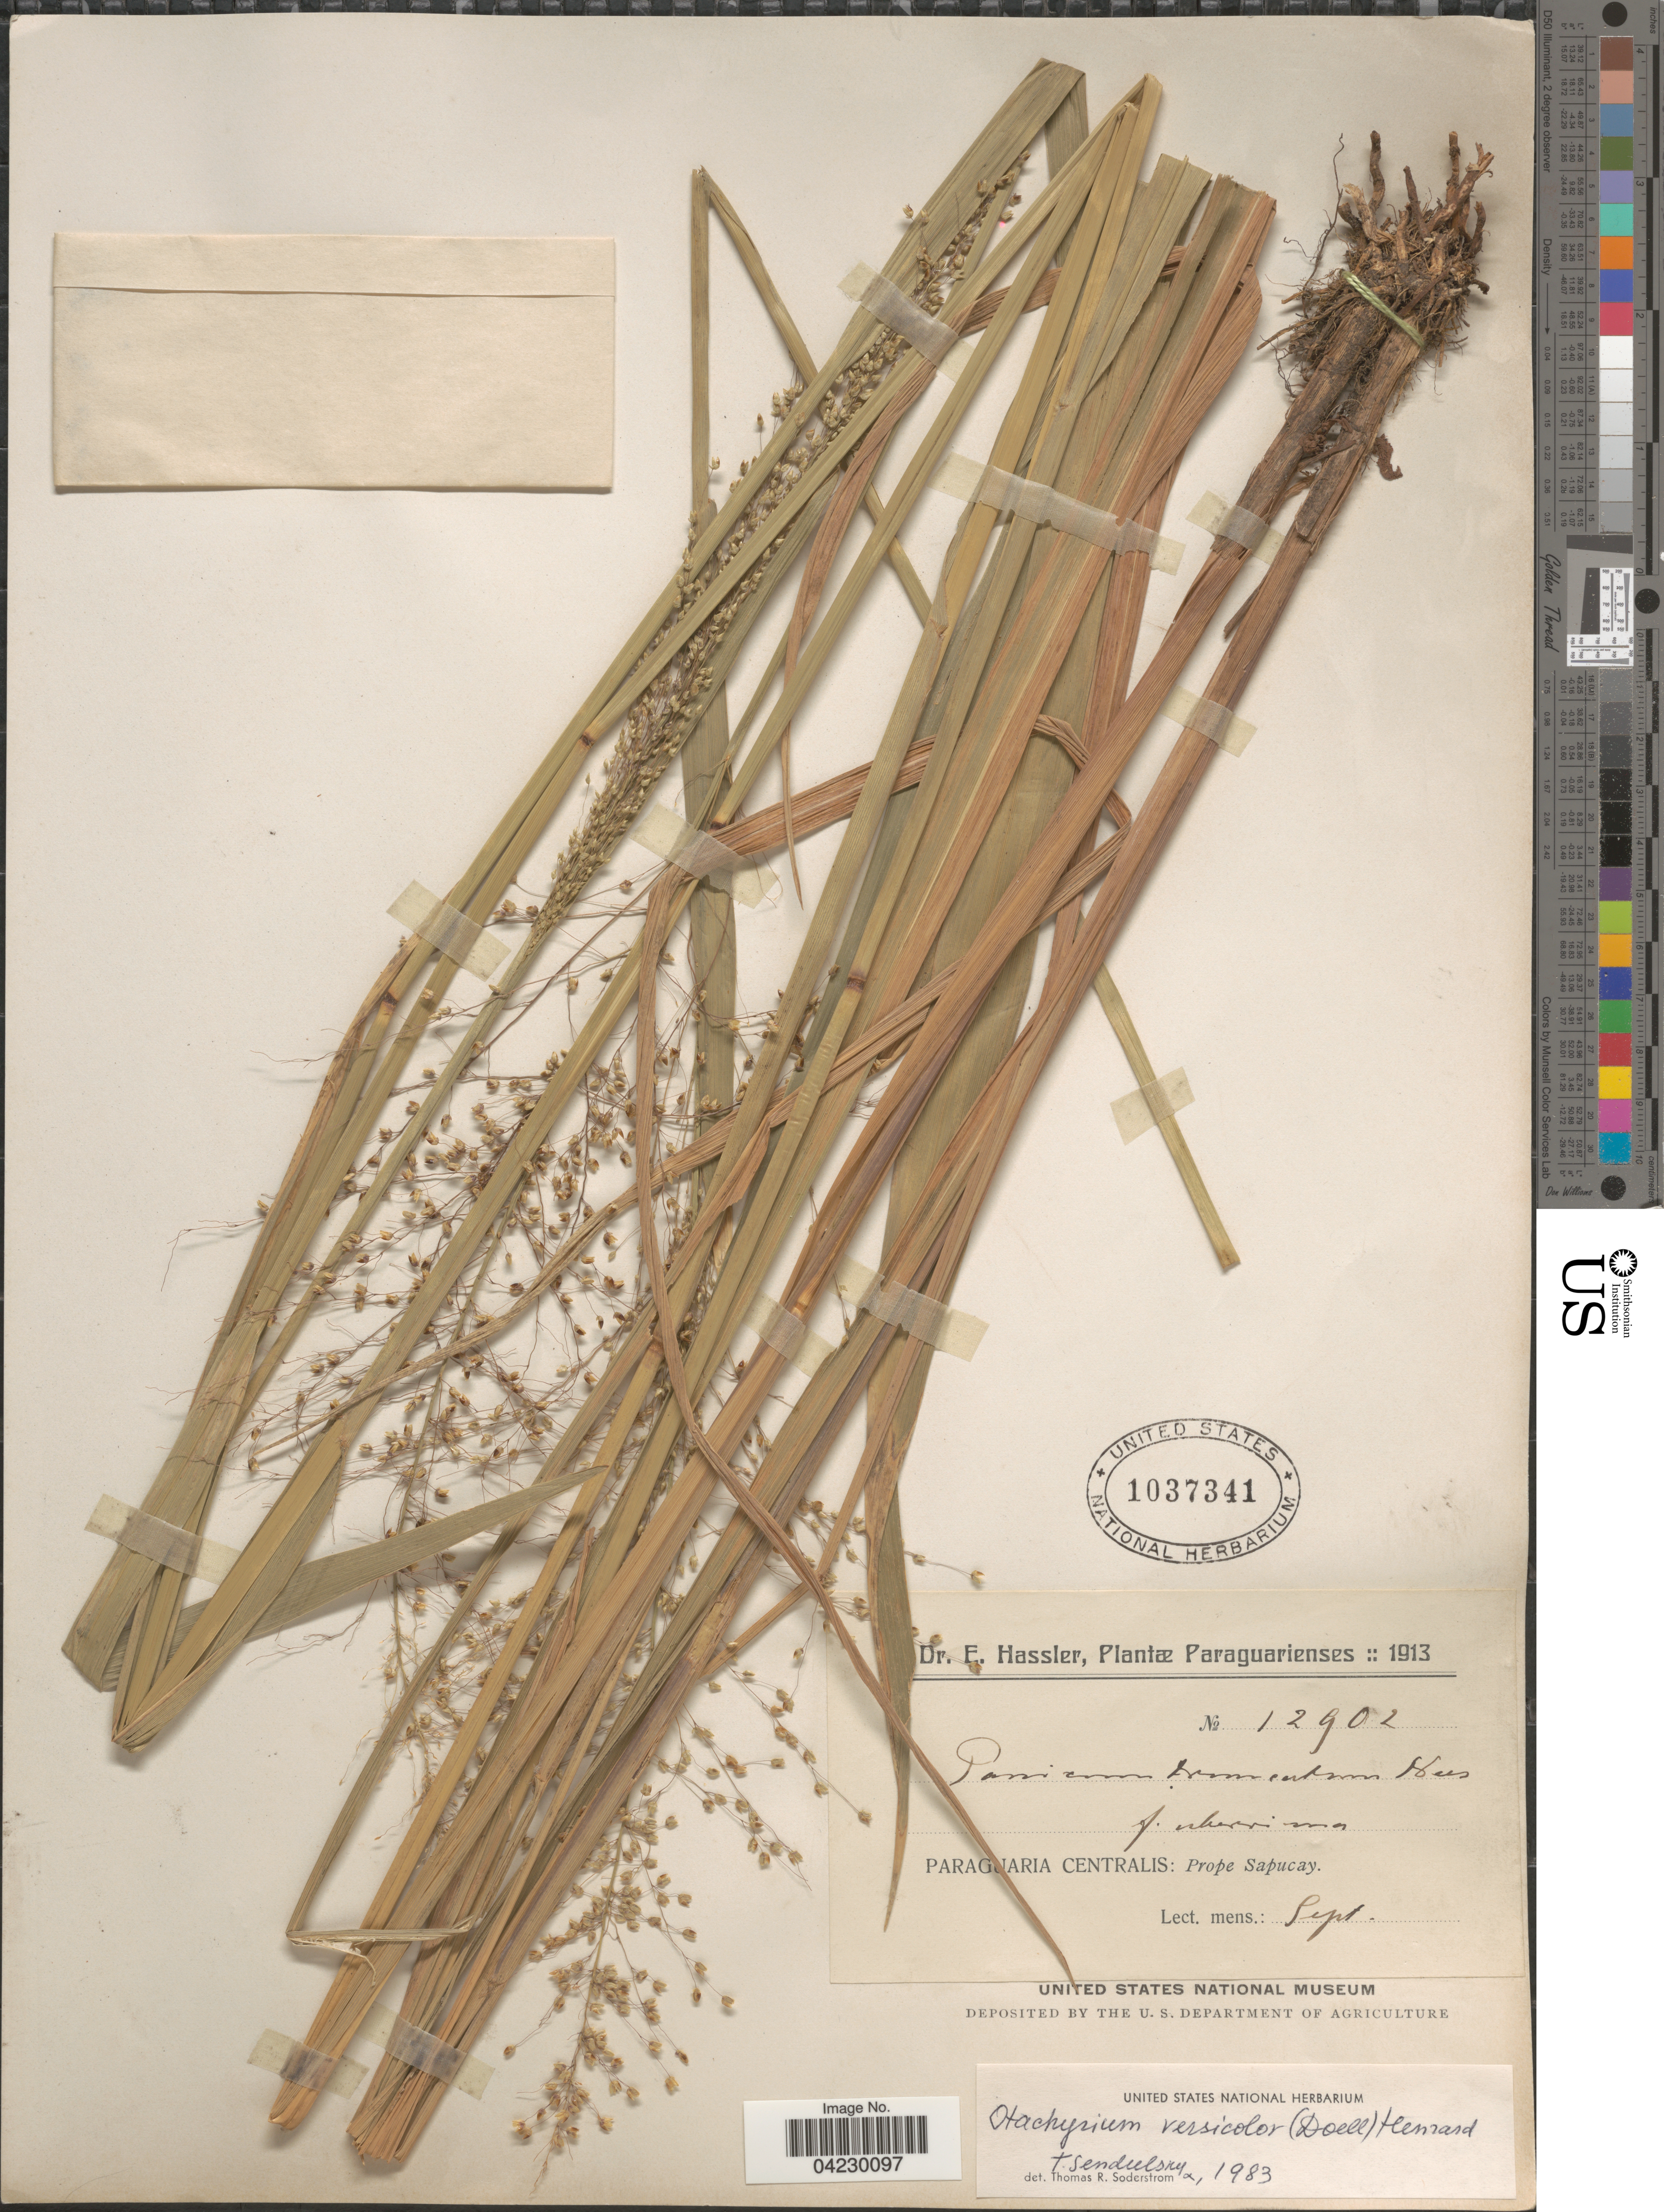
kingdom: Plantae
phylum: Tracheophyta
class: Liliopsida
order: Poales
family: Poaceae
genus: Otachyrium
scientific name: Otachyrium versicolor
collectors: E. Hassler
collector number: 12902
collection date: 1913-09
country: Paraguay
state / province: Paraguari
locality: Paraguarienses. Paraguaria Centralis: Prope Sapucay.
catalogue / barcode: US 1037341